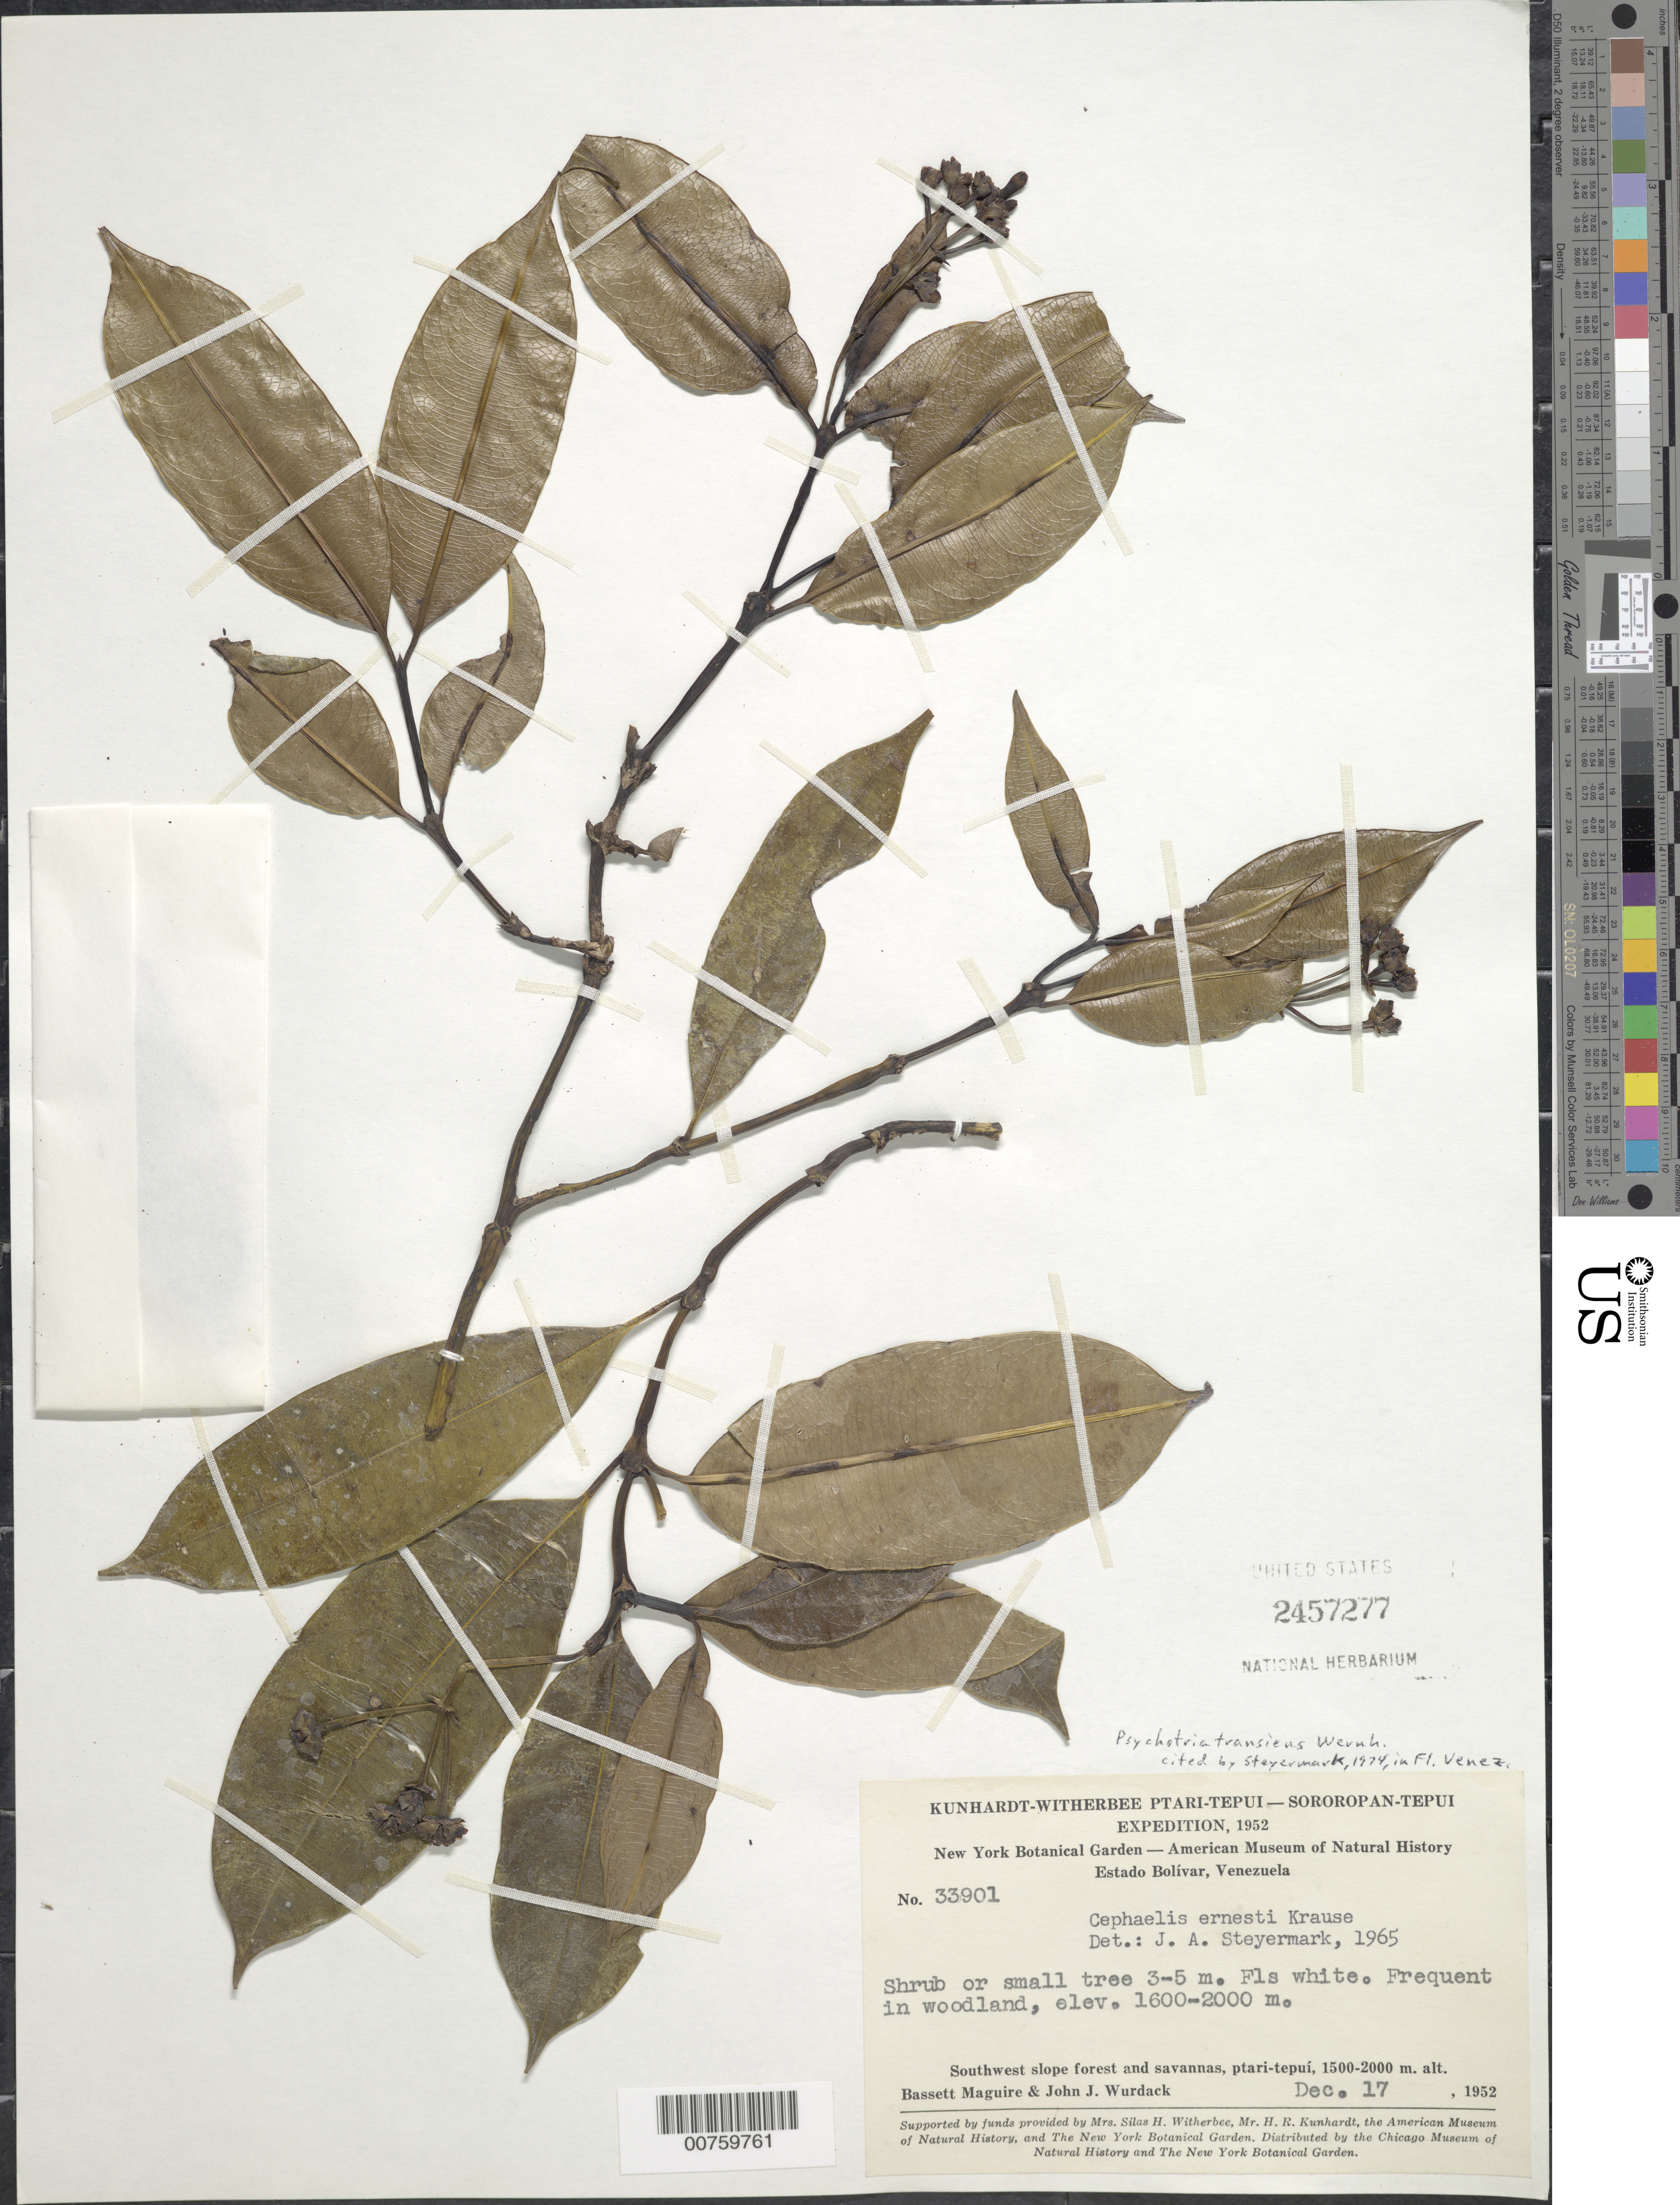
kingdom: Plantae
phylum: Tracheophyta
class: Magnoliopsida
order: Gentianales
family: Rubiaceae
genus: Psychotria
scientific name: Psychotria transiens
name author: Wernham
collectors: B. Maguire & J. J. Wurdack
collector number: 33901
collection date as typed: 17-Dec-52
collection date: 1952-12-17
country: Venezuela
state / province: Bolívar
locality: Ptari-tepuí, southwest slopes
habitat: Woodland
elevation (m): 1600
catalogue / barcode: US 2457277